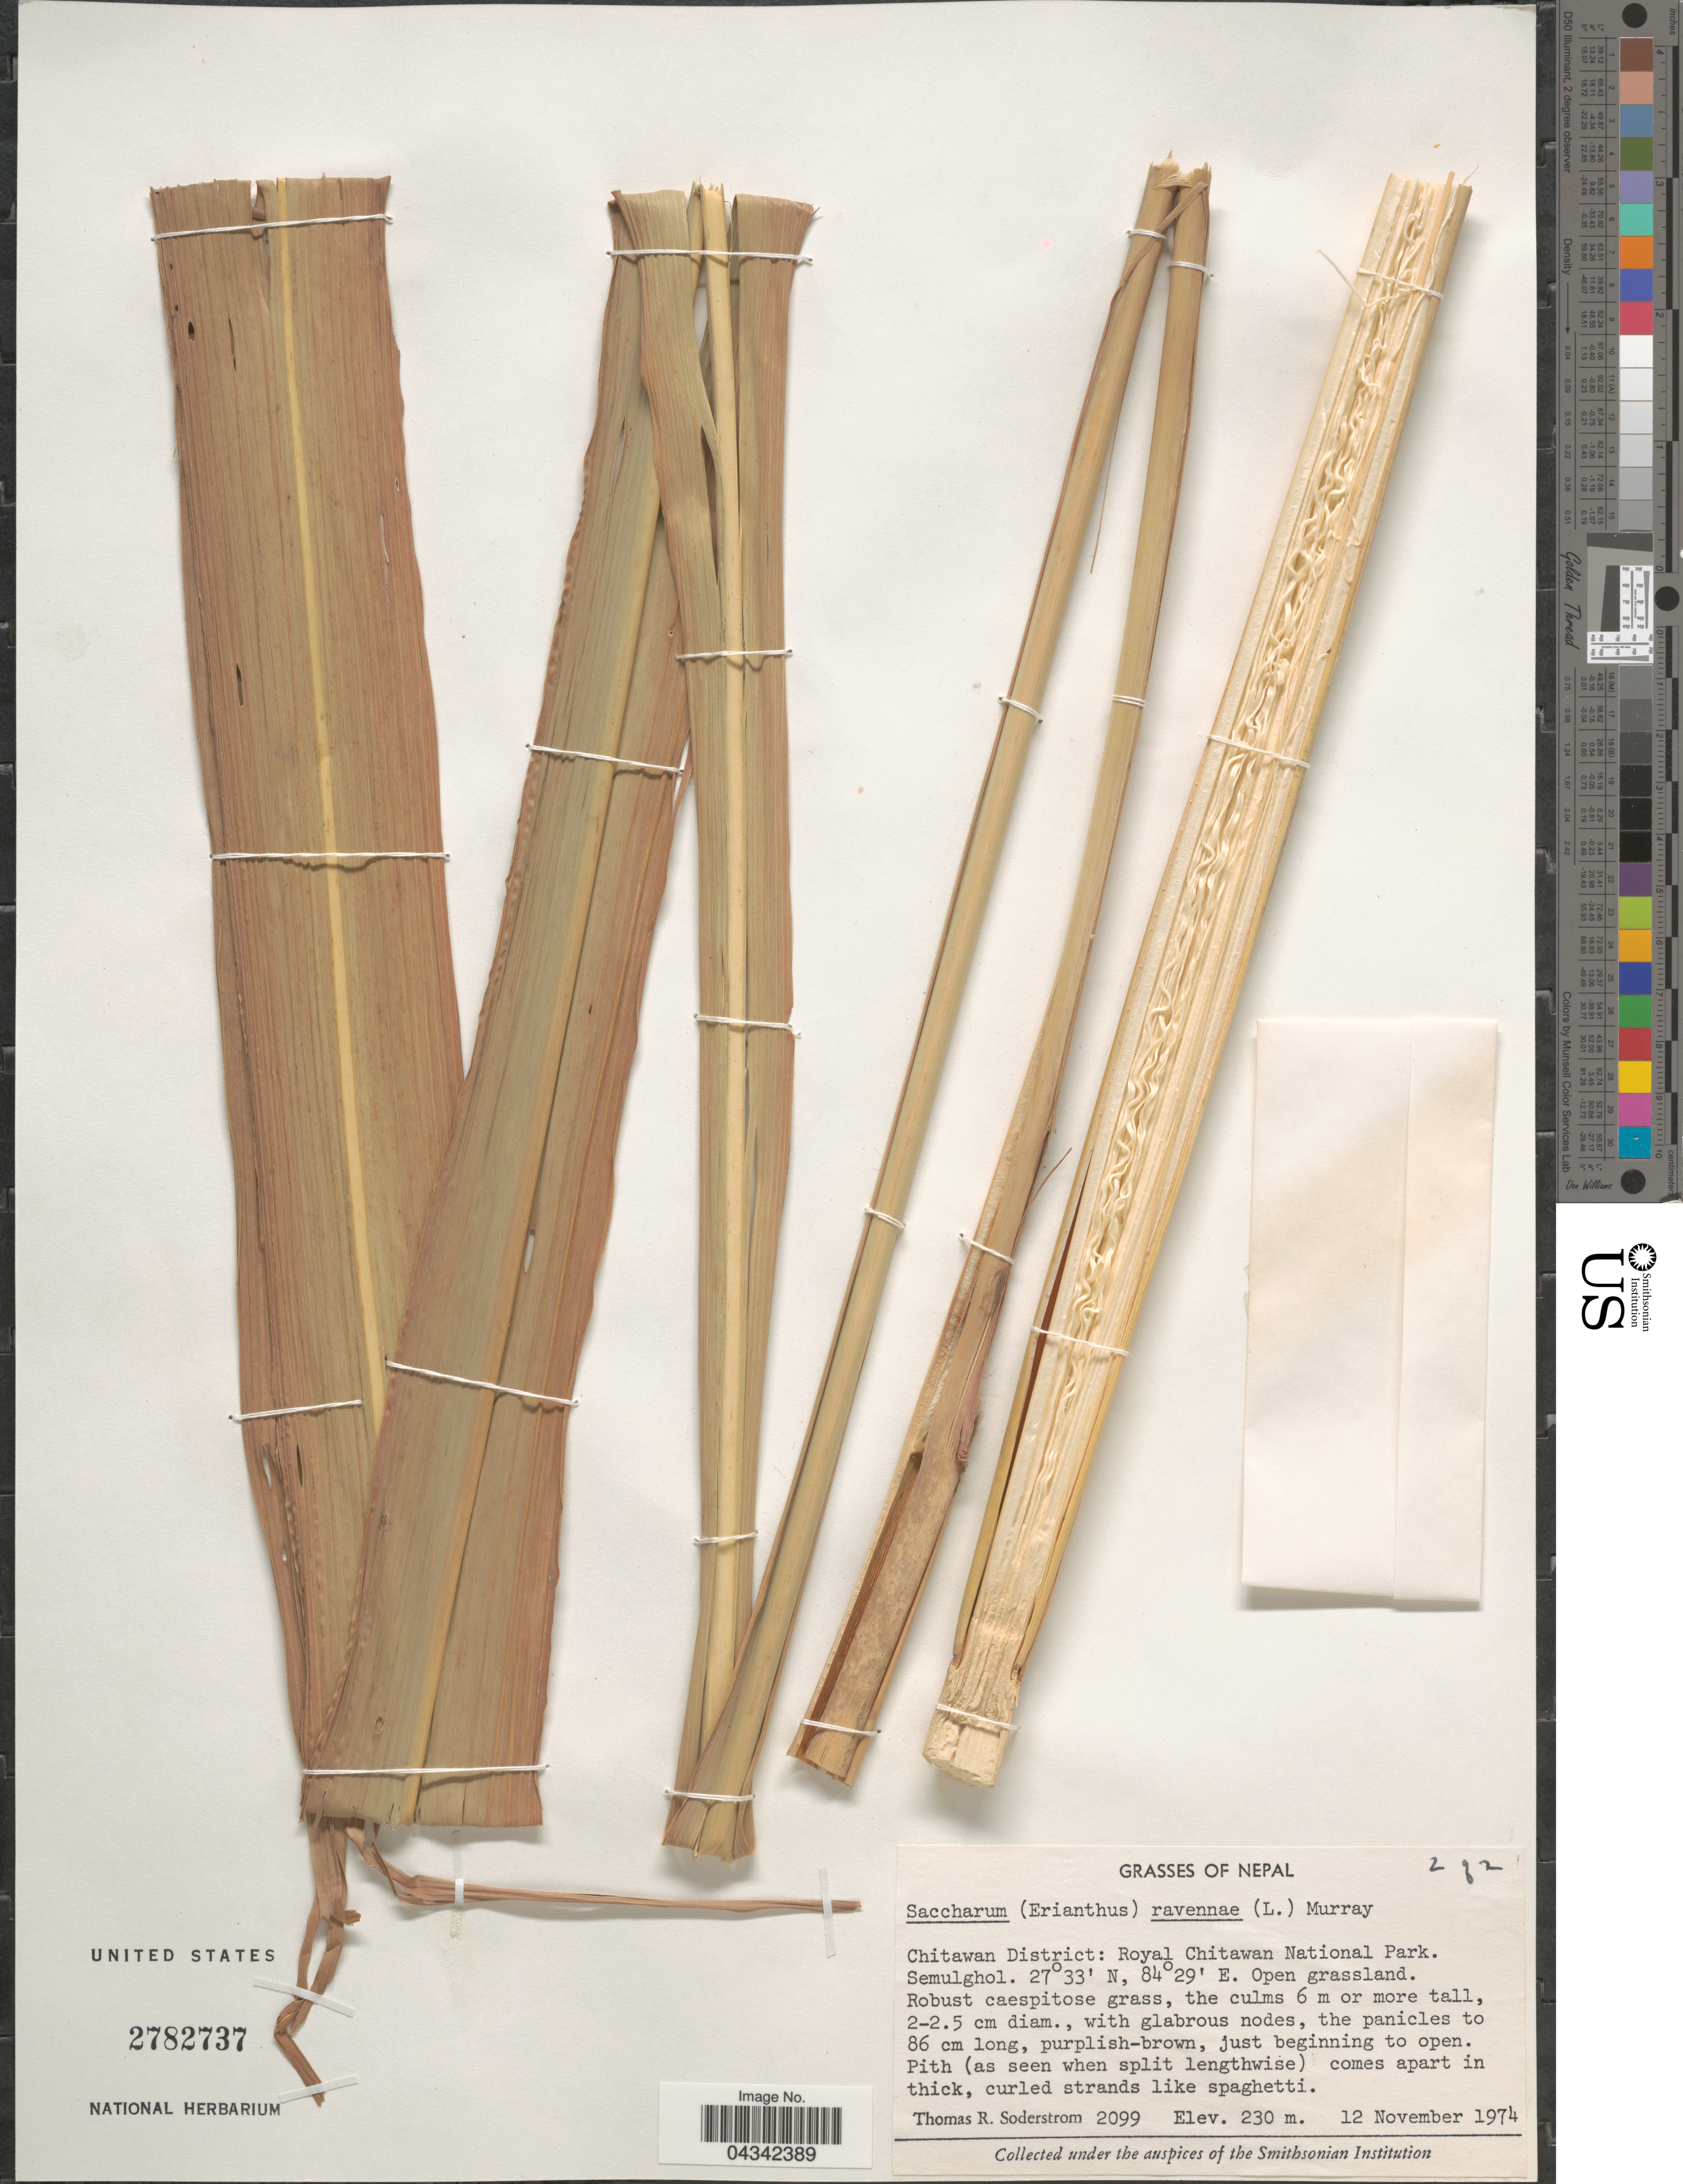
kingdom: Plantae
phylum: Tracheophyta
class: Liliopsida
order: Poales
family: Poaceae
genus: Tripidium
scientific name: Tripidium ravennae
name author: (L.) H. Scholz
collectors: T. R. Soderstrom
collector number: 2099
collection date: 1974-11-12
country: Nepal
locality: Chitawan District: Royal Chitawan National Park. Semulghol.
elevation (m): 230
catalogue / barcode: US 2782737